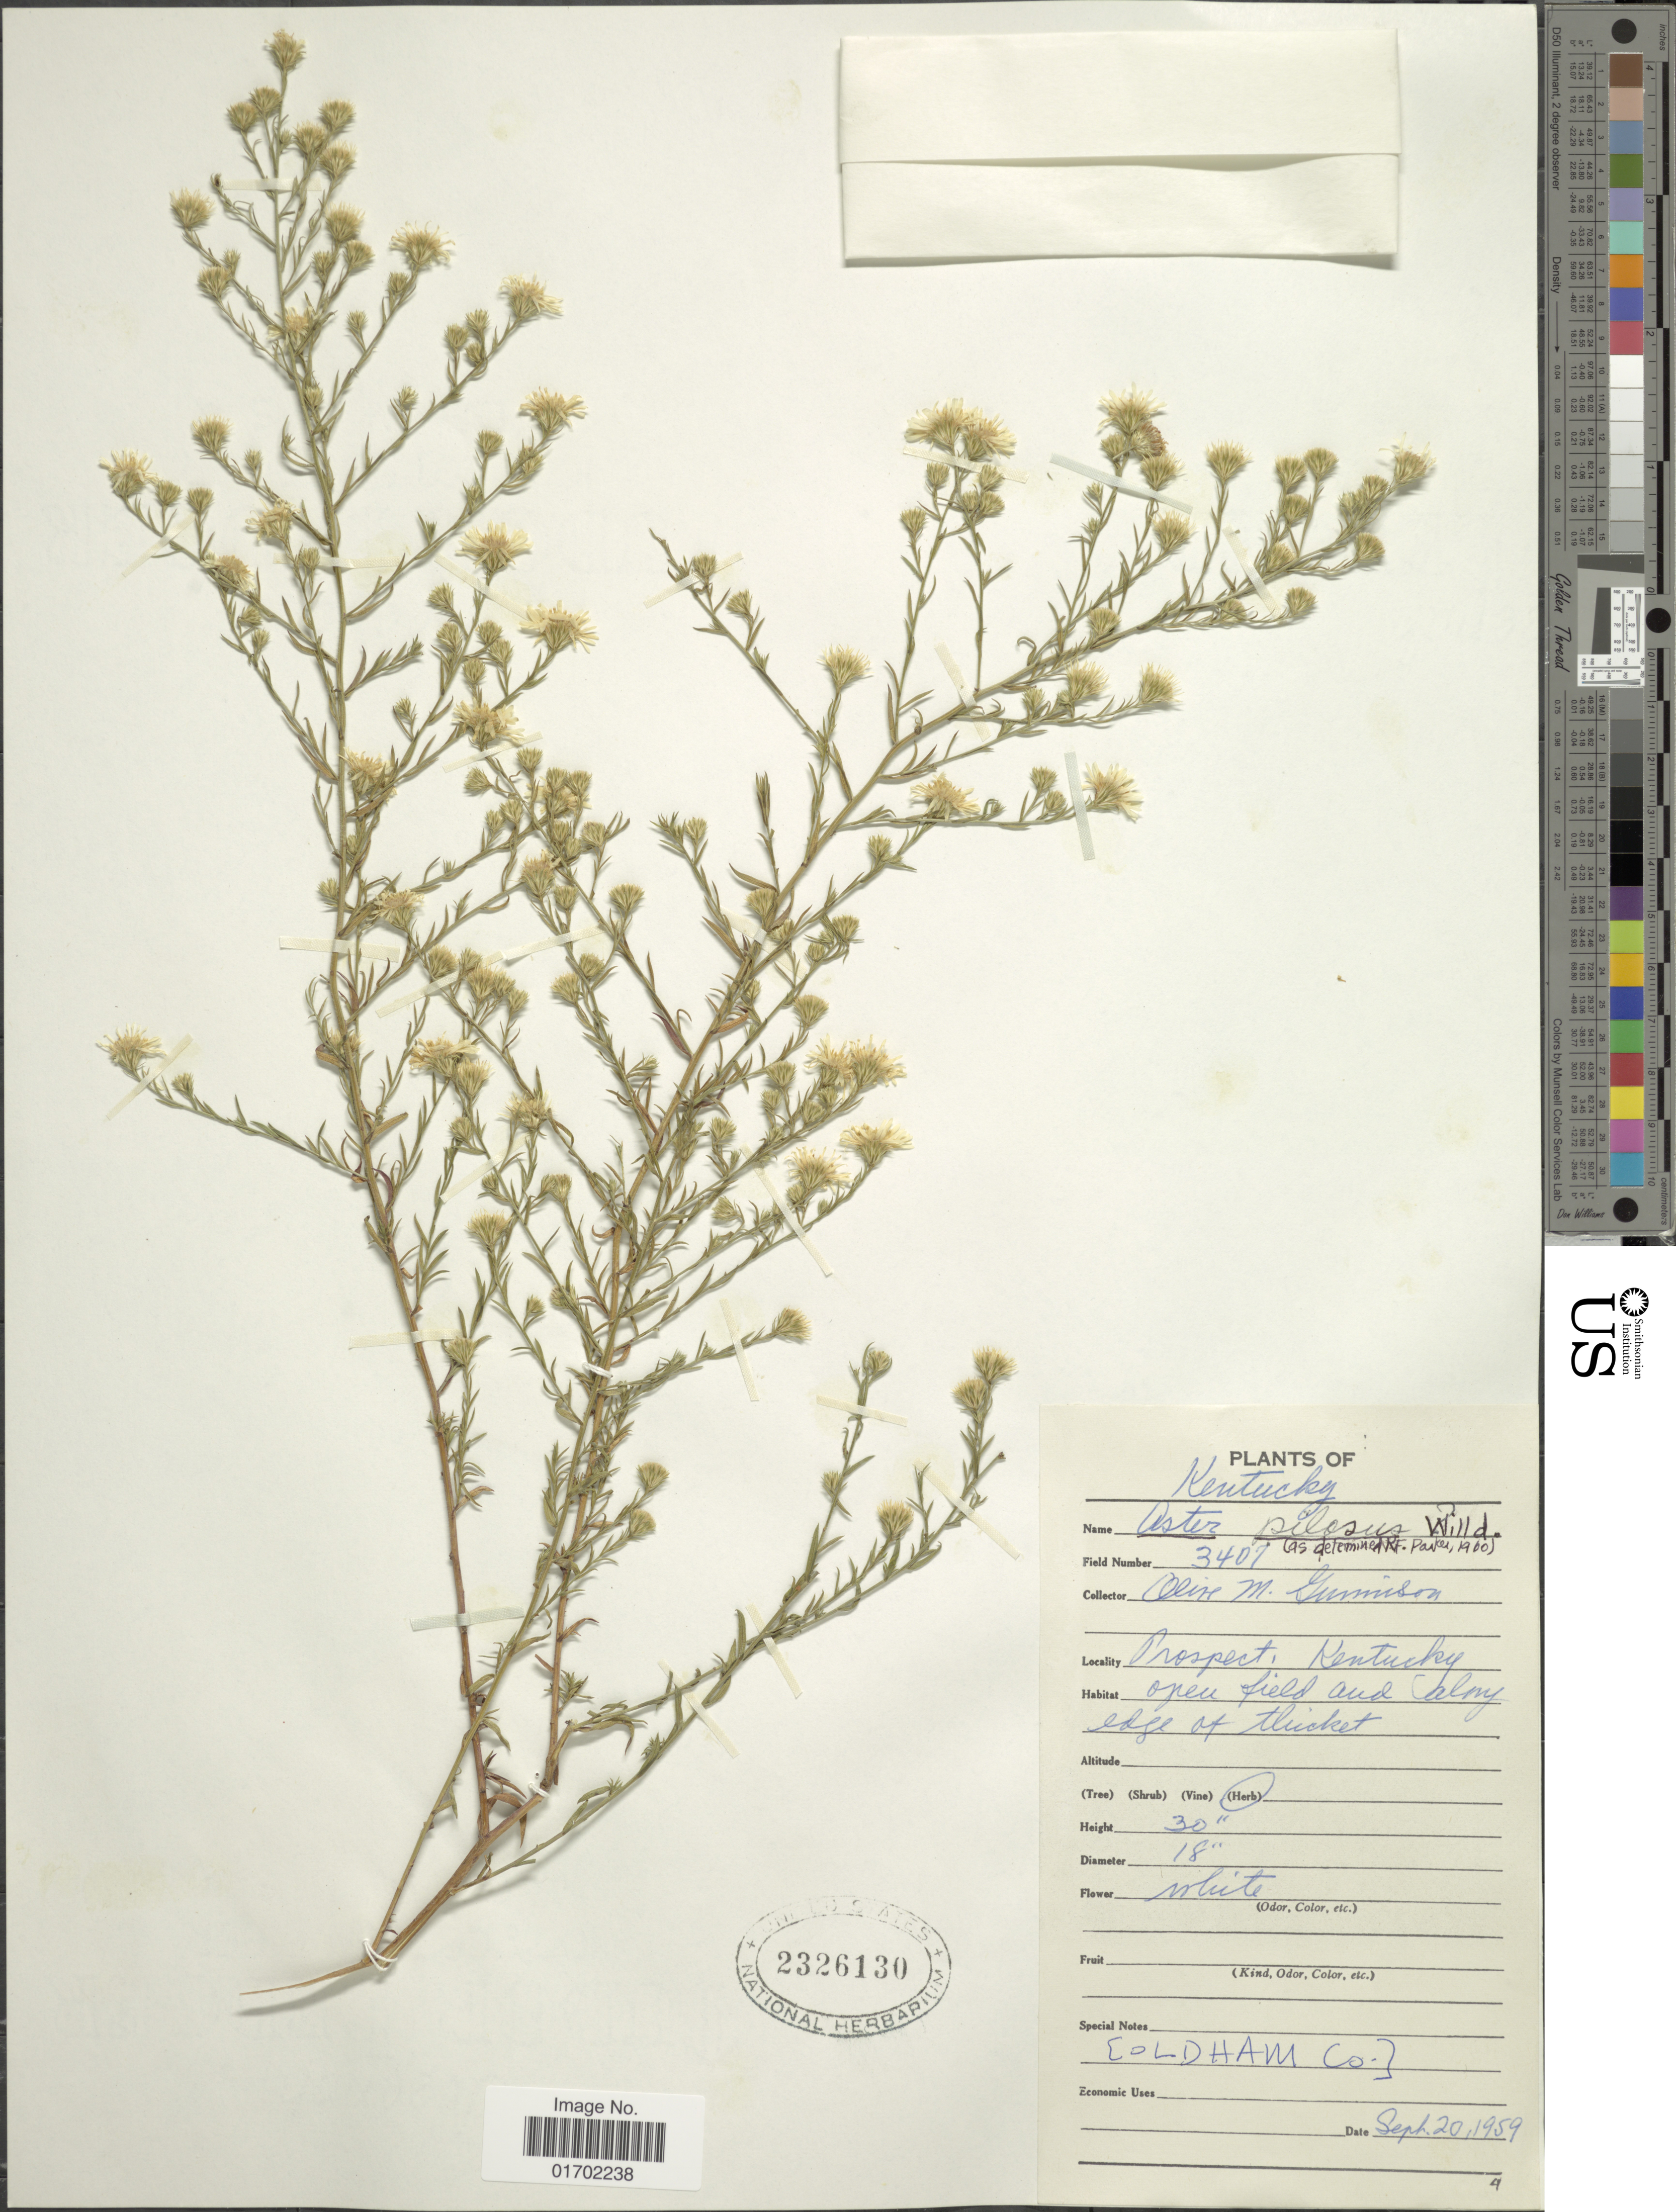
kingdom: Plantae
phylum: Tracheophyta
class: Magnoliopsida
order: Asterales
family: Asteraceae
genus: Symphyotrichum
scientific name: Symphyotrichum pilosum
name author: (Willd.) G.L. Nesom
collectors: Gunnison, O. M.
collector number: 3407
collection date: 1959-09-20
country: United States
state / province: Kentucky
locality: Prospect (Oldham Co.)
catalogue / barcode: US 2326130